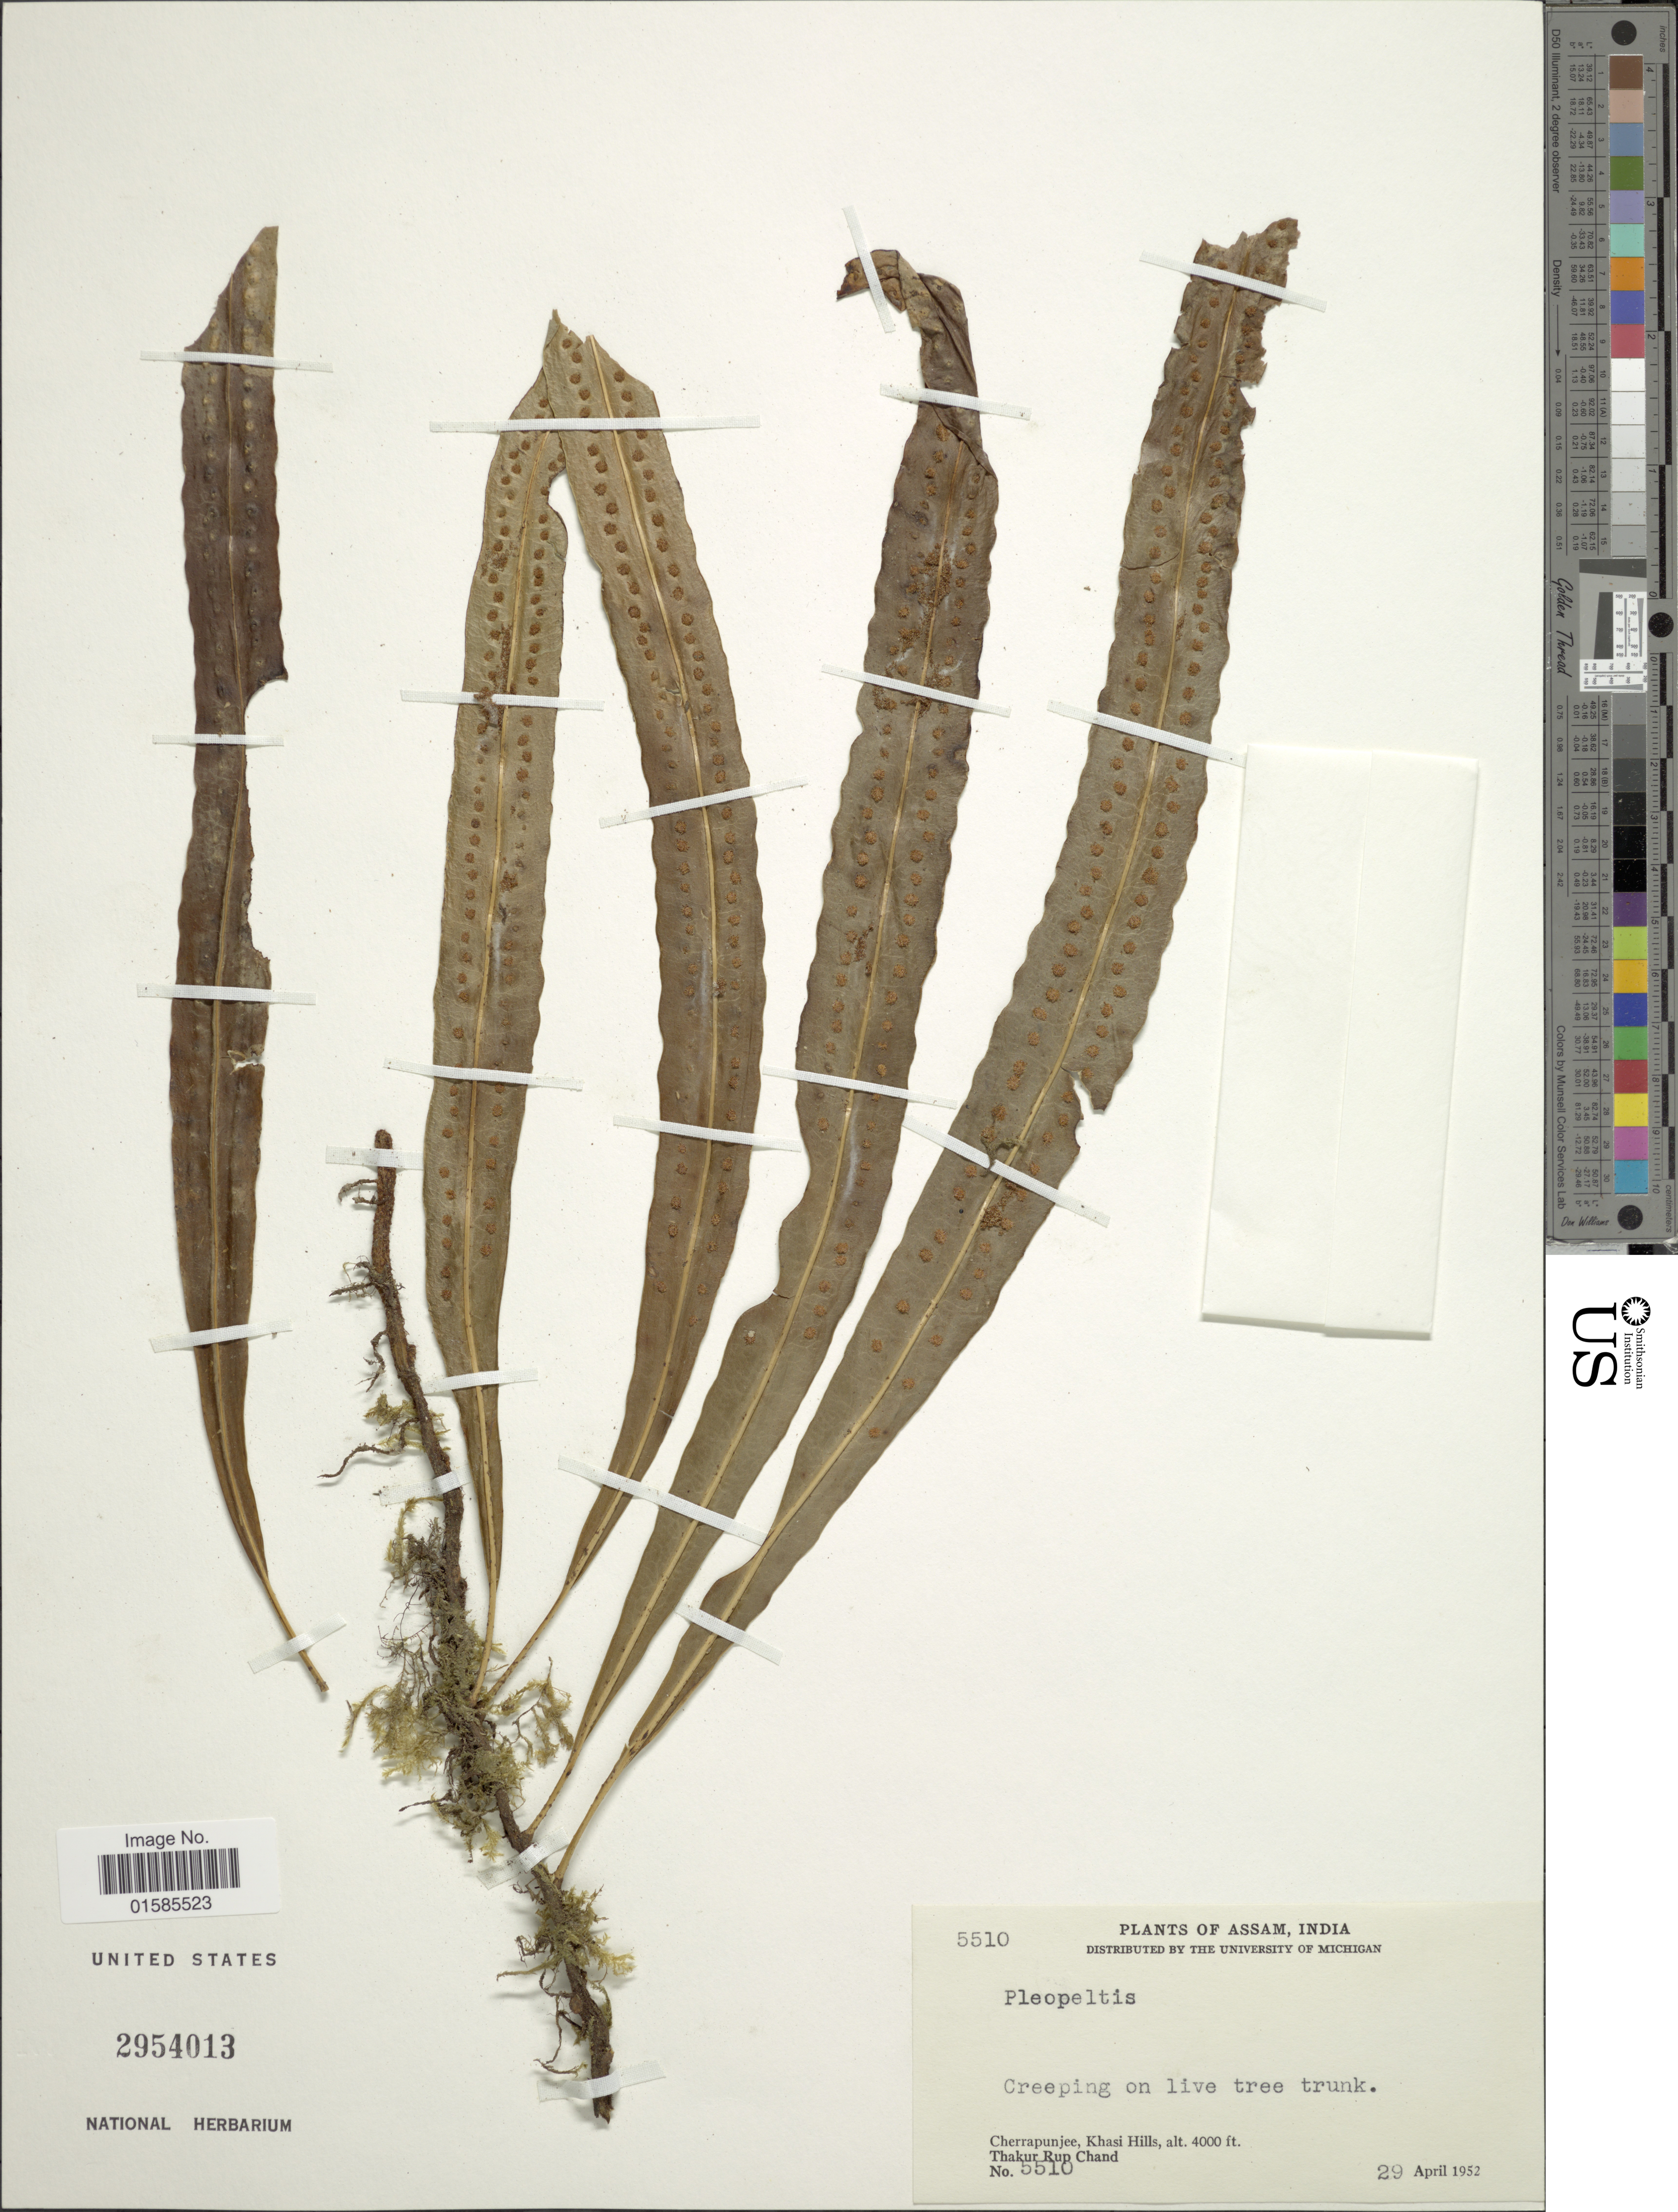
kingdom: Plantae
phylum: Tracheophyta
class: Polypodiopsida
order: Polypodiales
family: Polypodiaceae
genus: Leptochilus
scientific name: Leptochilus sp.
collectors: T. R. Chand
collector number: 5510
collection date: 1952-04-29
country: India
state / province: Meghalaya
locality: Assam, India, Cherrapunjee, Khasi Hills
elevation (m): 1219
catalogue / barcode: US 2954013